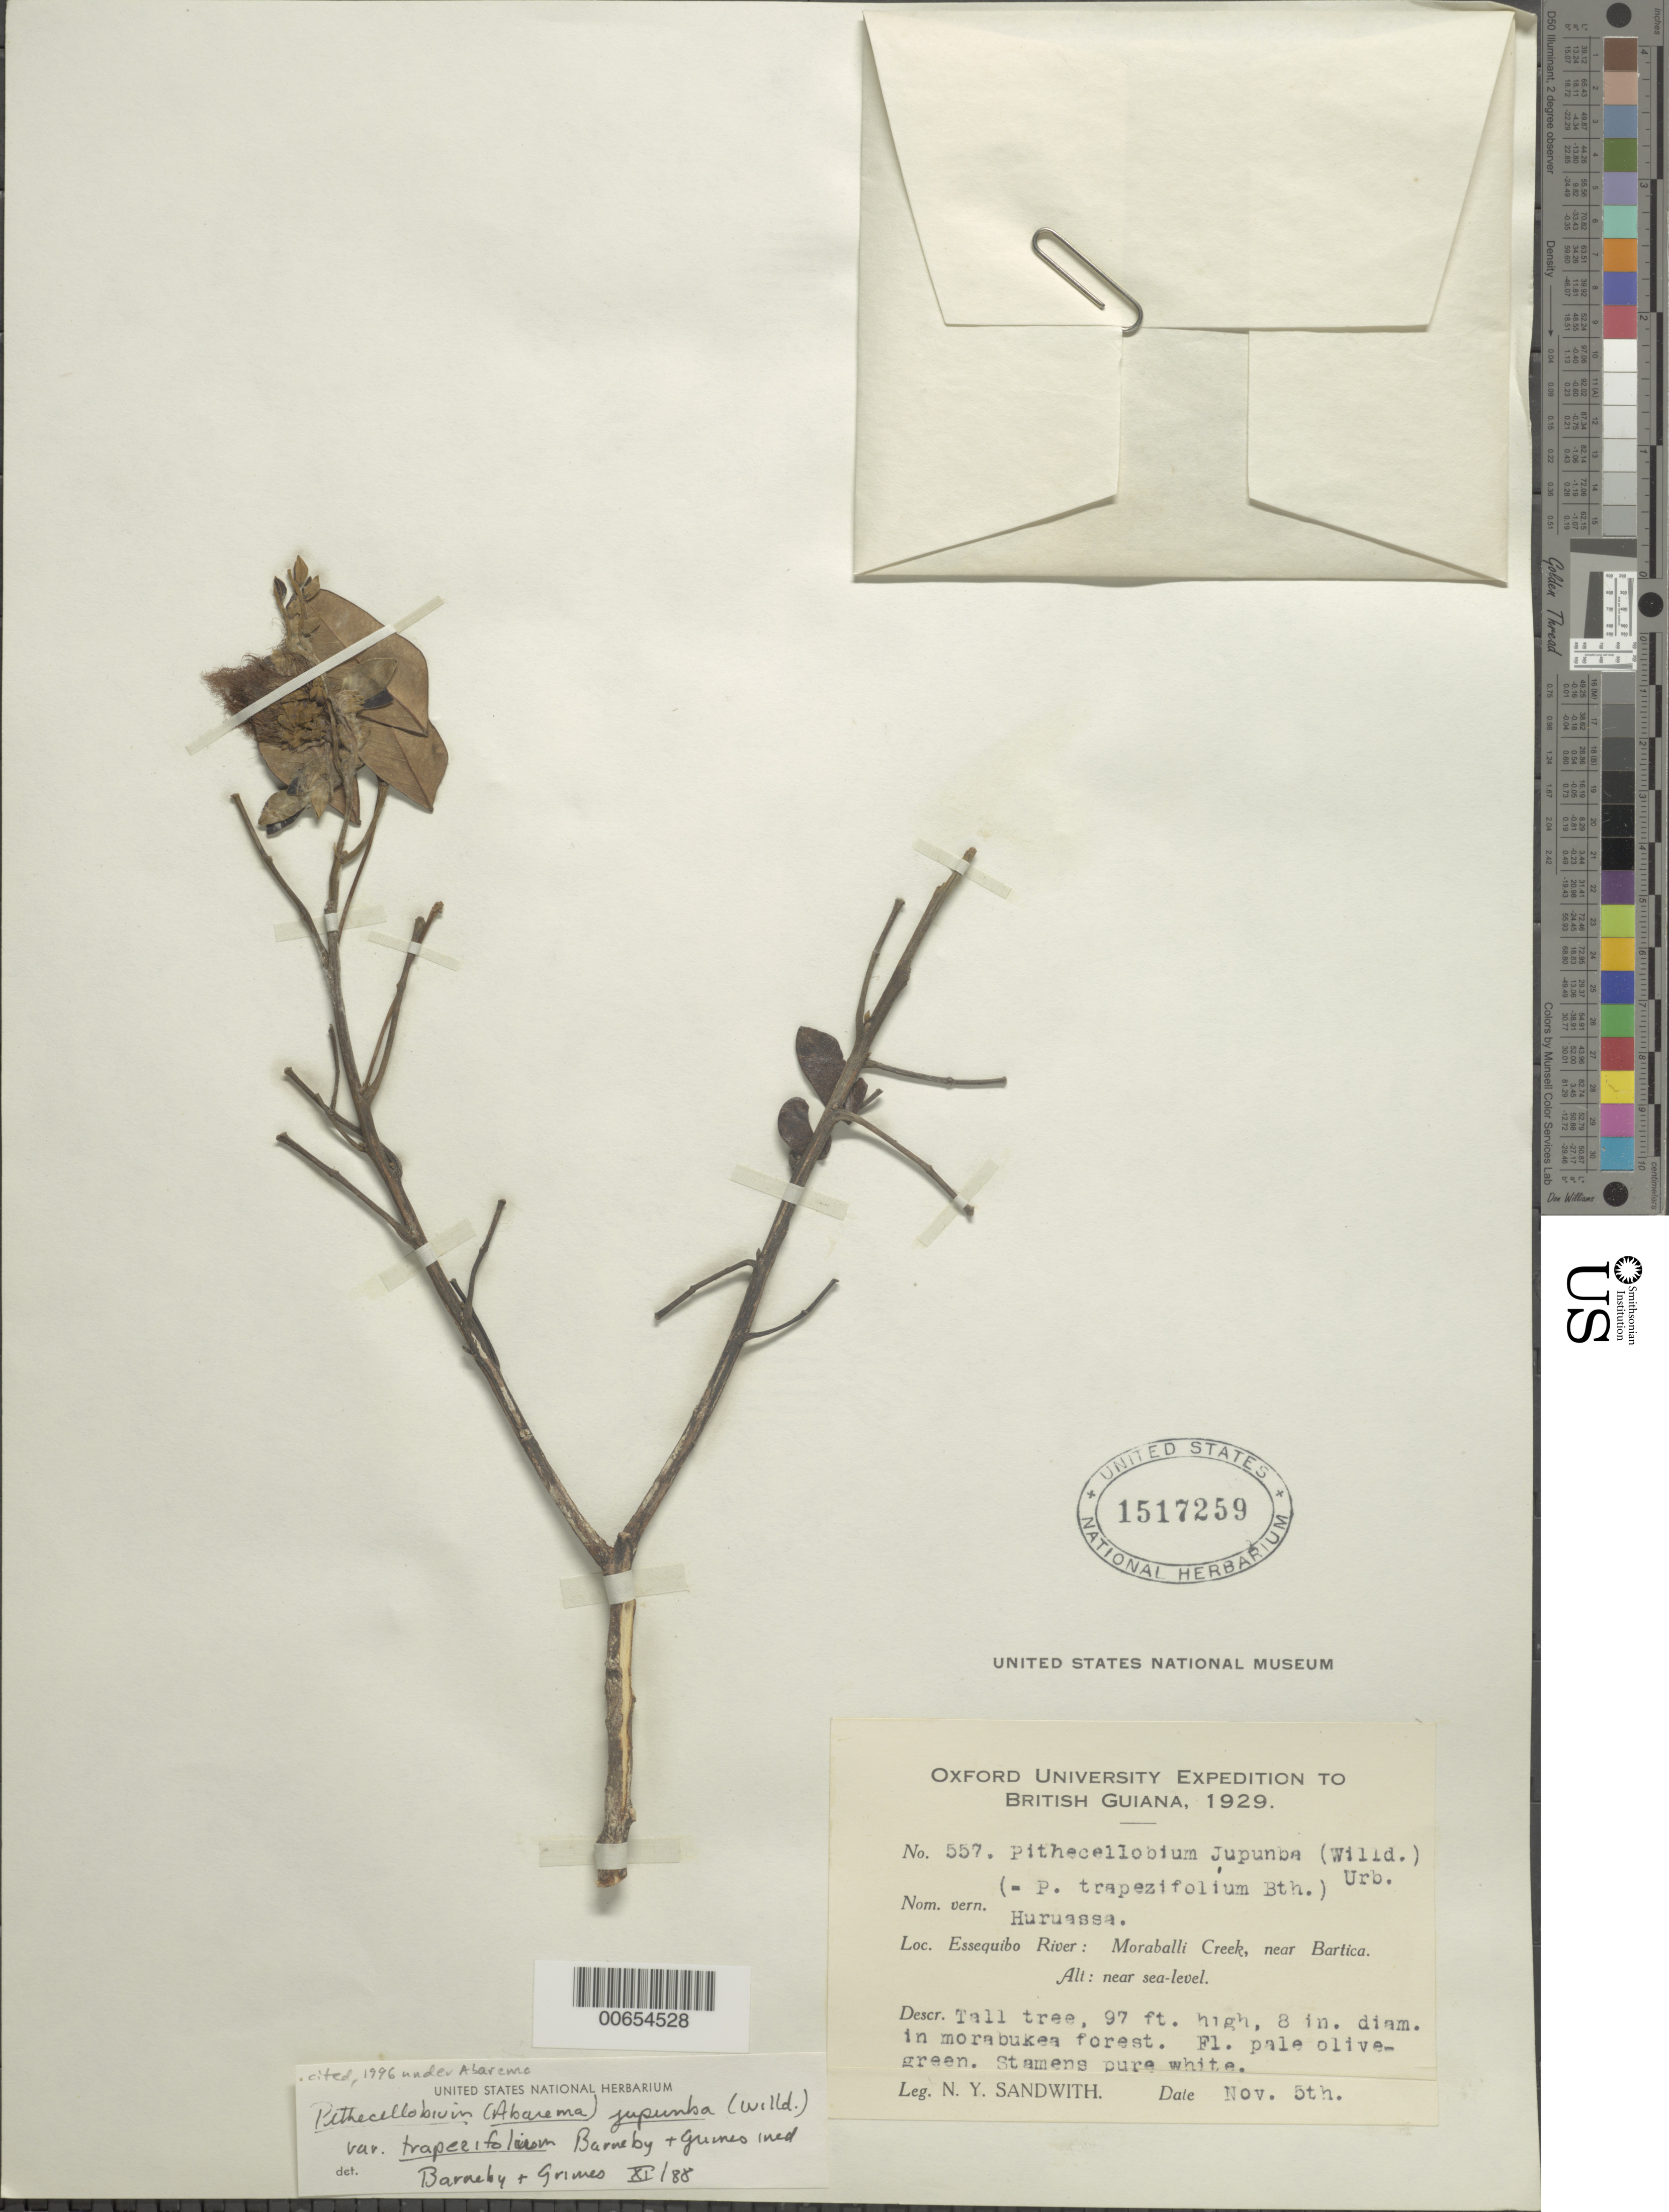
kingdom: Plantae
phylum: Tracheophyta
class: Magnoliopsida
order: Fabales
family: Fabaceae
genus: Jupunba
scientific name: Jupunba trapezifolia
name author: (Vahl) Moldenke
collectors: N. Y. Sandwith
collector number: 557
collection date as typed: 5-Nov-29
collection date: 1929-11-05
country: Guyana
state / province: U. Demerara-Berbice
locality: Moraballi Creek, Essequibo R., near Bartica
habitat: Morabukea forest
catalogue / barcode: US 1517259